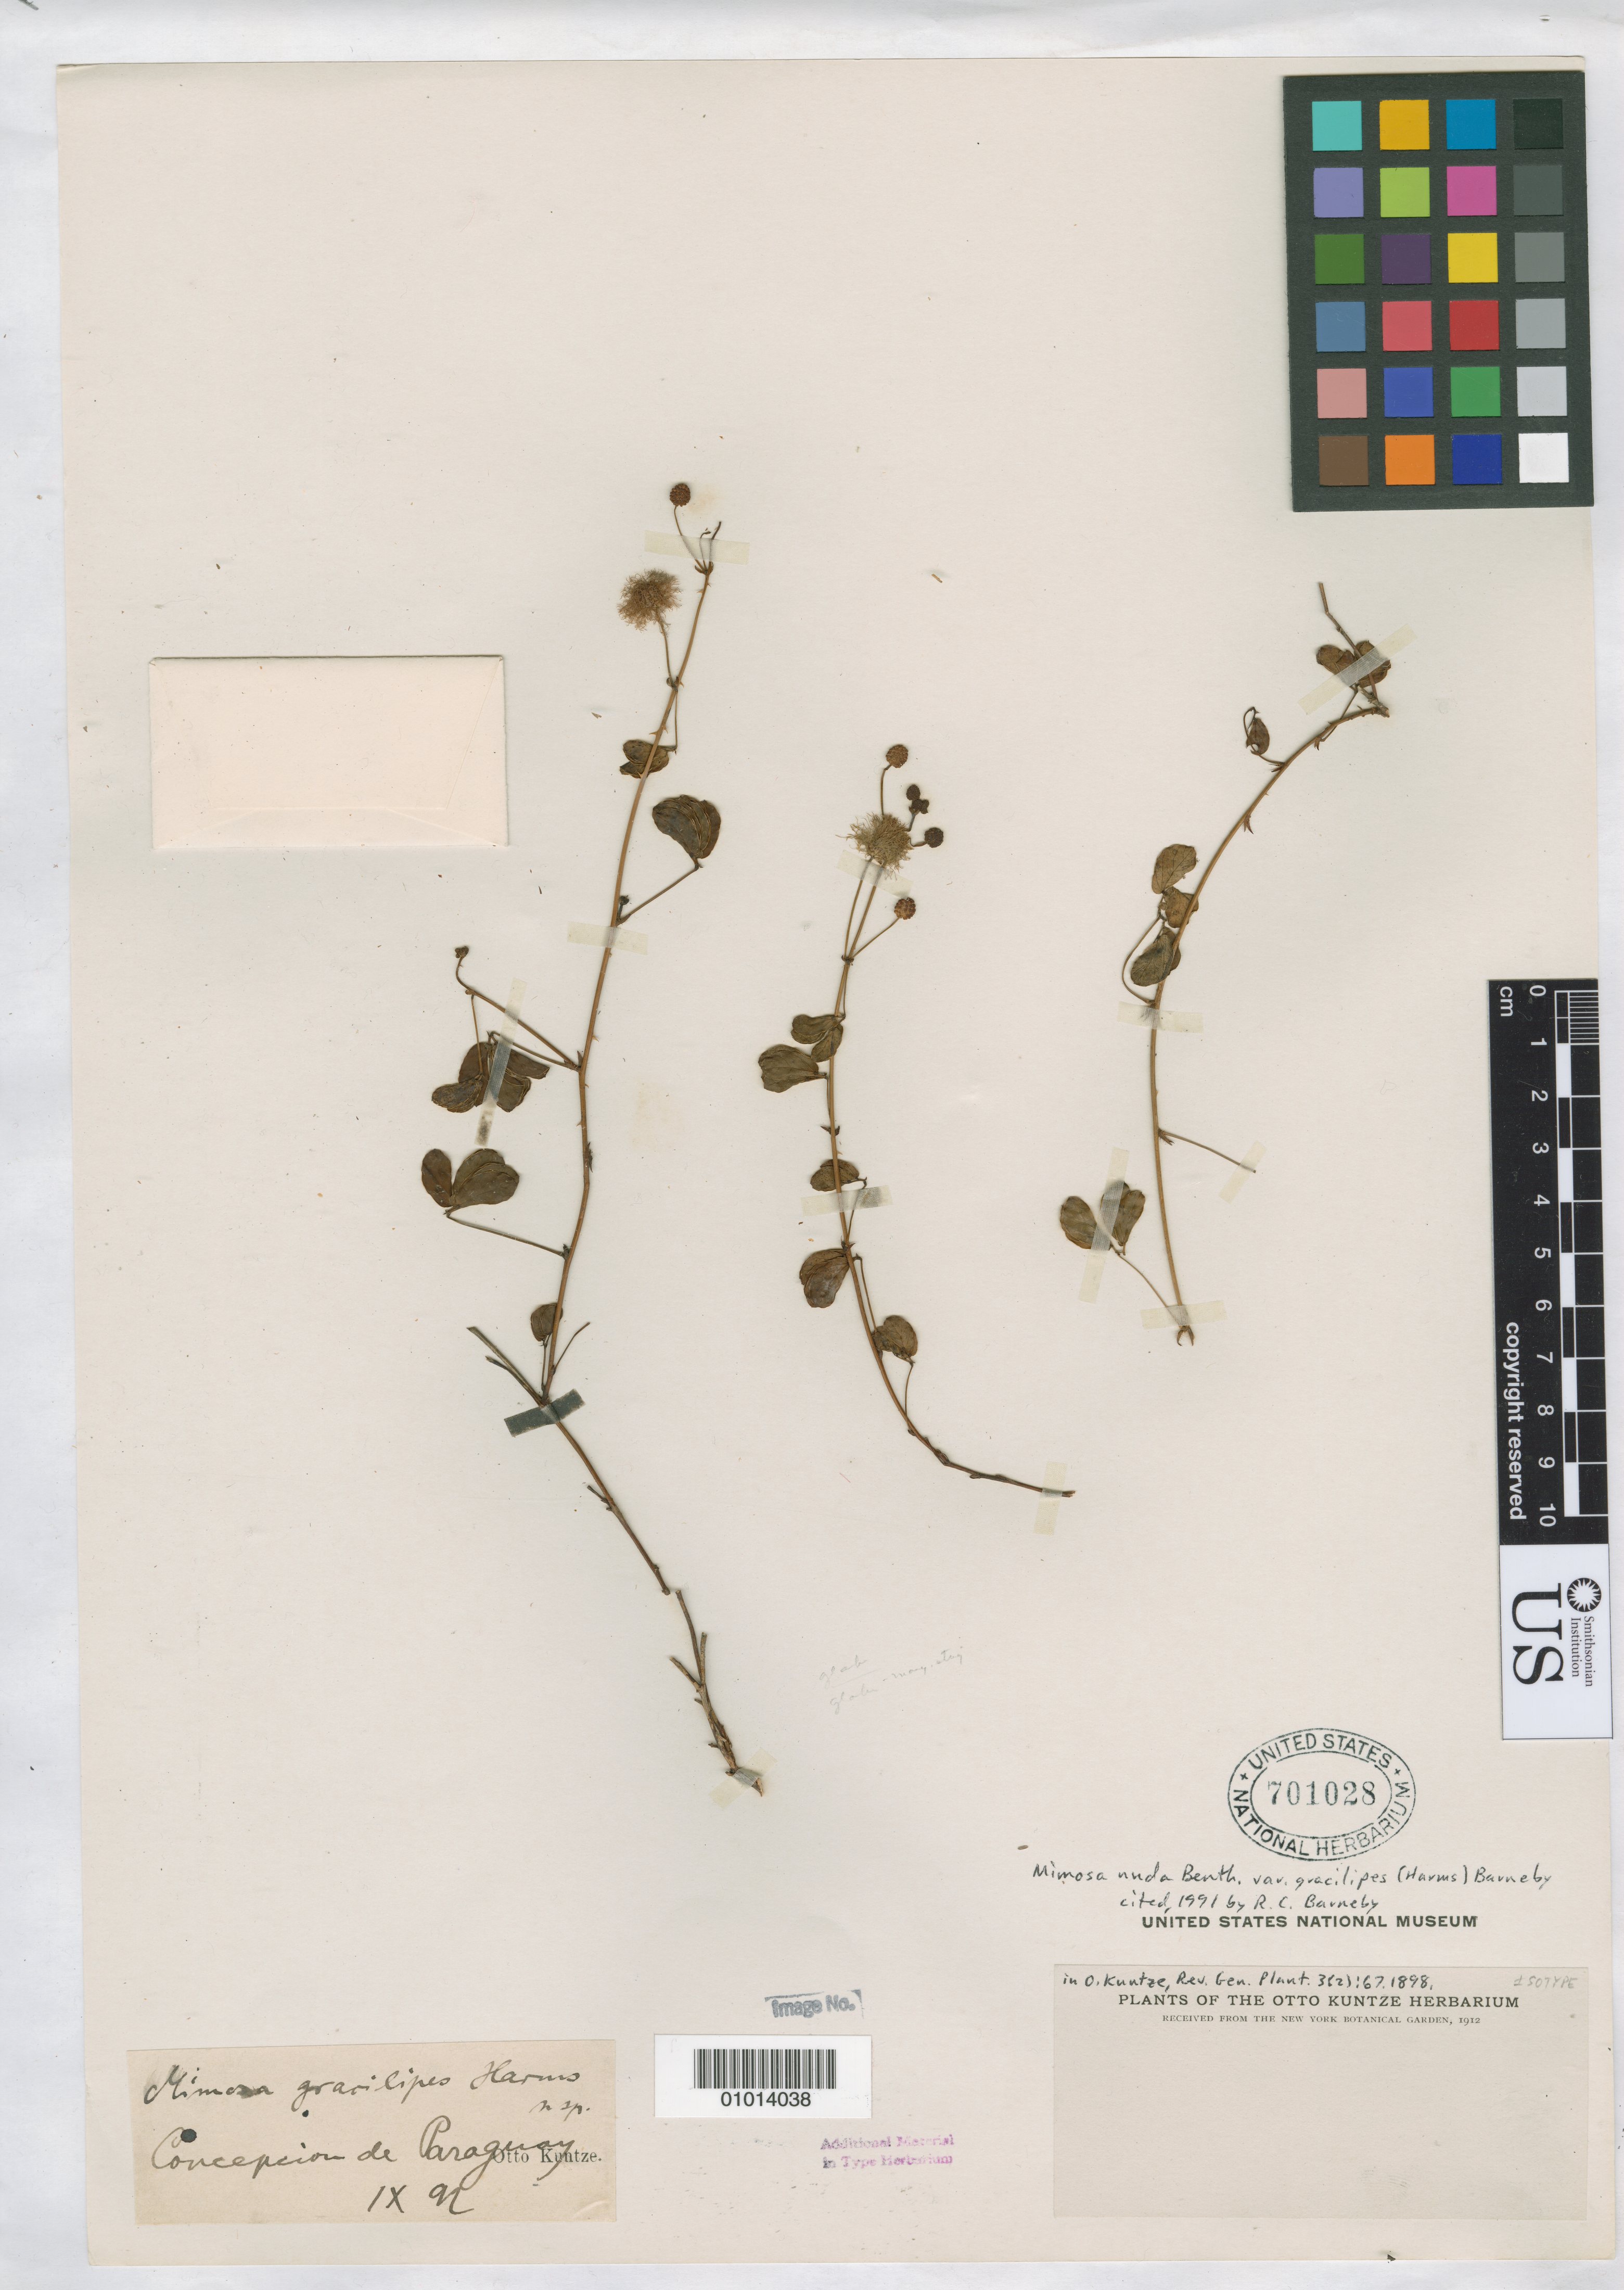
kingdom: Plantae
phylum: Tracheophyta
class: Magnoliopsida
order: Fabales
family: Fabaceae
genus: Mimosa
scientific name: Mimosa gracilipes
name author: Harms in Kuntze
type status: Isotype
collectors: C.E.O. Kuntze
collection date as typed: Sep 1892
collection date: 1892-09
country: Paraguay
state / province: Concepcion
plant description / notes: Currently accepted name as cited by Barneby (1991).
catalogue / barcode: US 701028